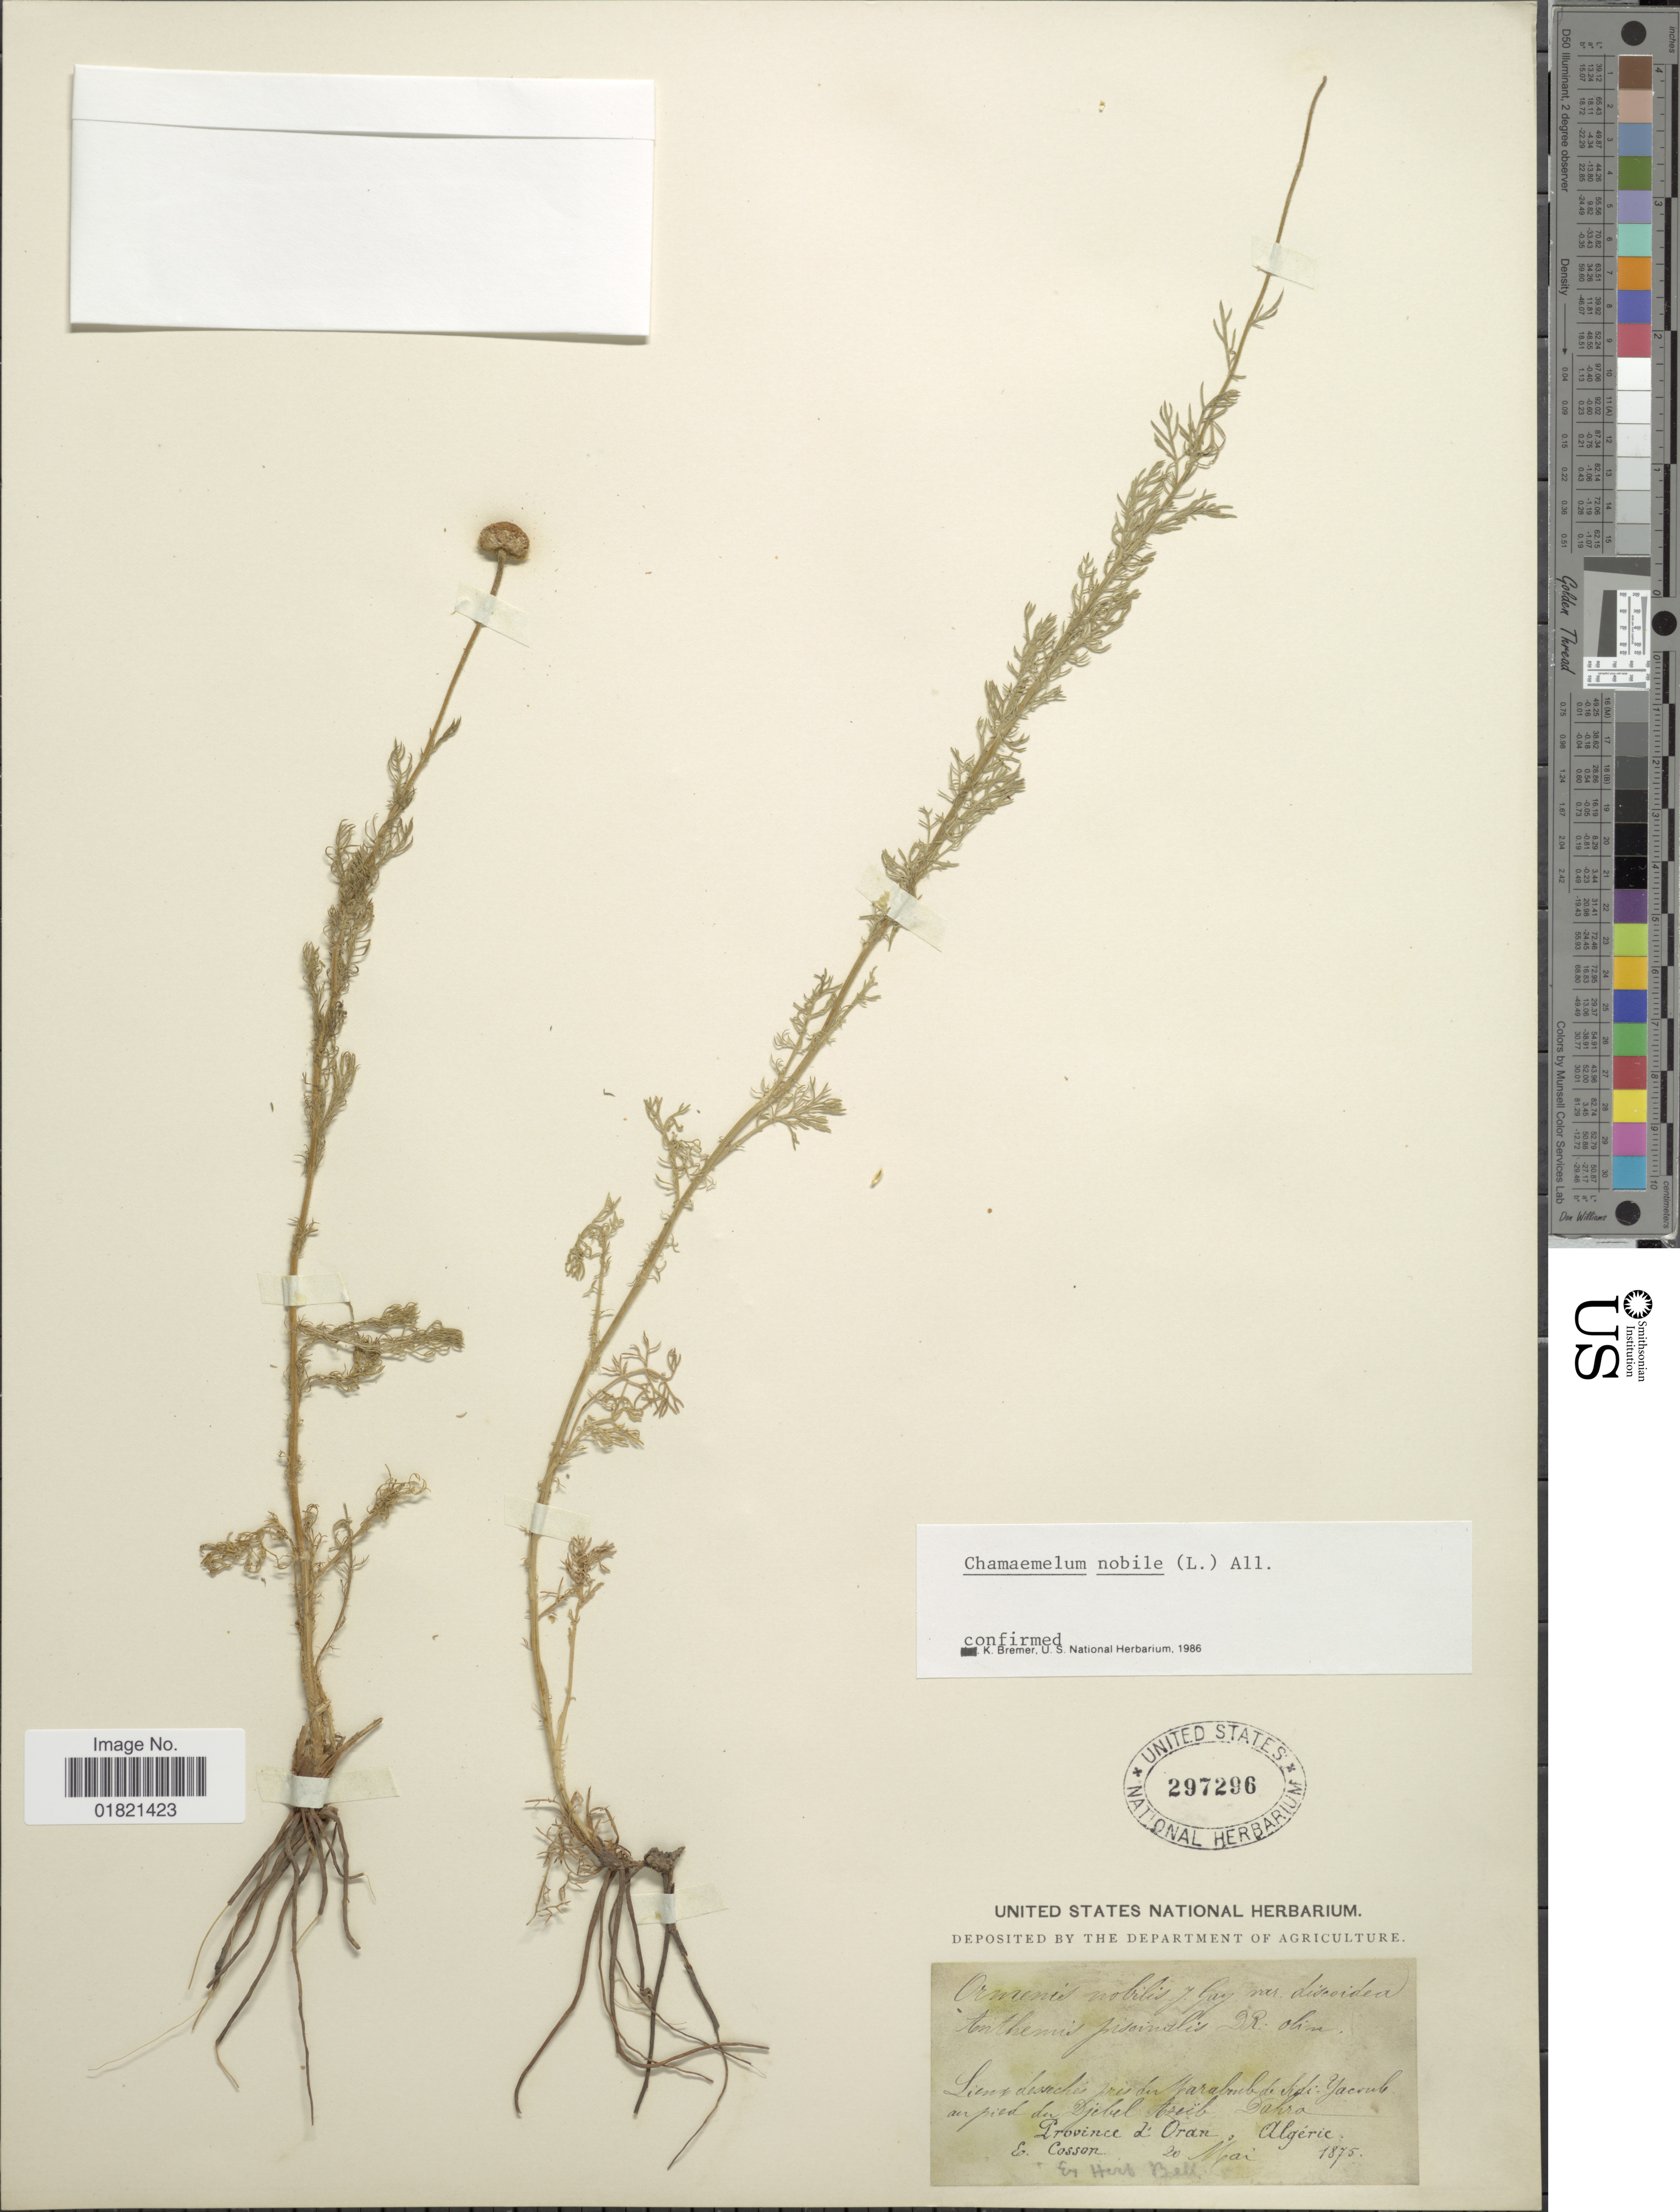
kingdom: Plantae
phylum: Tracheophyta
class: Magnoliopsida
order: Asterales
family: Asteraceae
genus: Chamaemelum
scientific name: Chamaemelum nobile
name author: (L.) All.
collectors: E. Cosson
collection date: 1875-05-20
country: Algeria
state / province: Oran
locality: Lieux desseches pres de Maraboub de Sidi Yacoub au pied der Djebel Areib Dahra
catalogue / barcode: US 297296